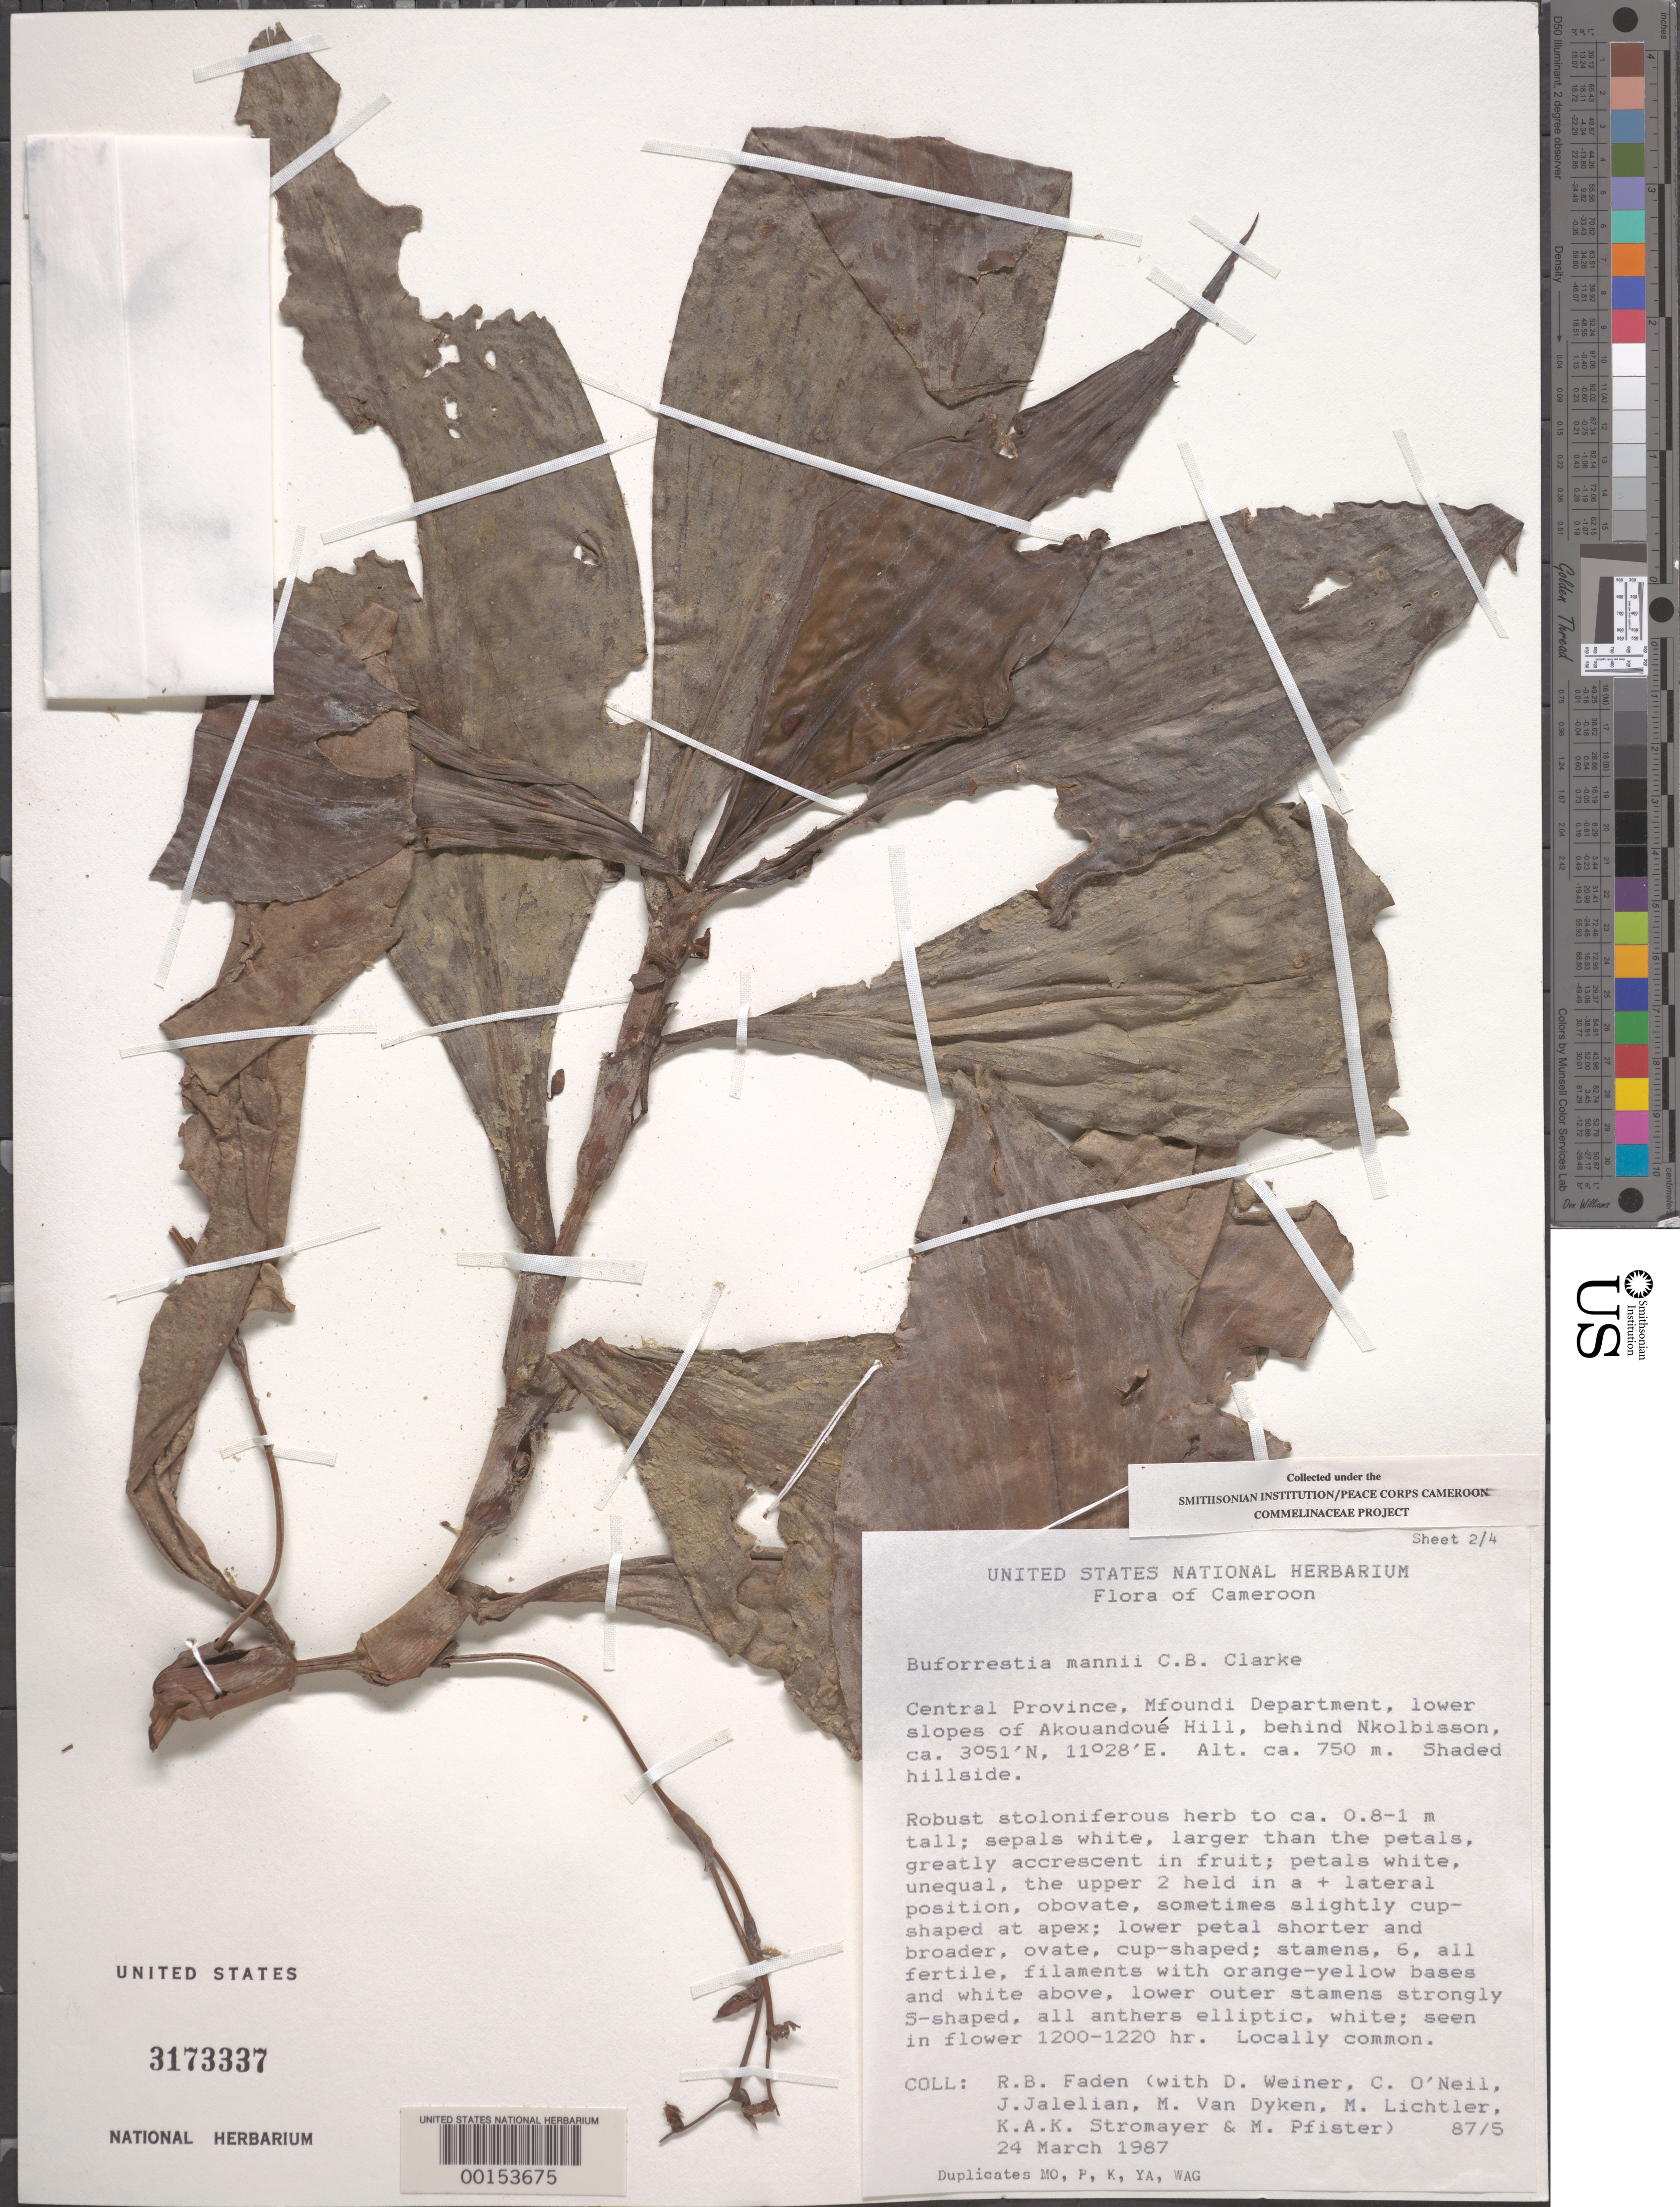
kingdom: Plantae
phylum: Tracheophyta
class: Liliopsida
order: Commelinales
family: Commelinaceae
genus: Buforrestia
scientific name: Buforrestia mannii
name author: C.B. Clarke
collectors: R. B. Faden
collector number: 87/5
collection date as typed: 24 Mar 1987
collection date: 1987-03-24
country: Cameroon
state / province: Centre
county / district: Mfoundi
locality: Lower slopes of akouandoue hill behind nkolbisson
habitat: Shaded hillside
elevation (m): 750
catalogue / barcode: US 3173337